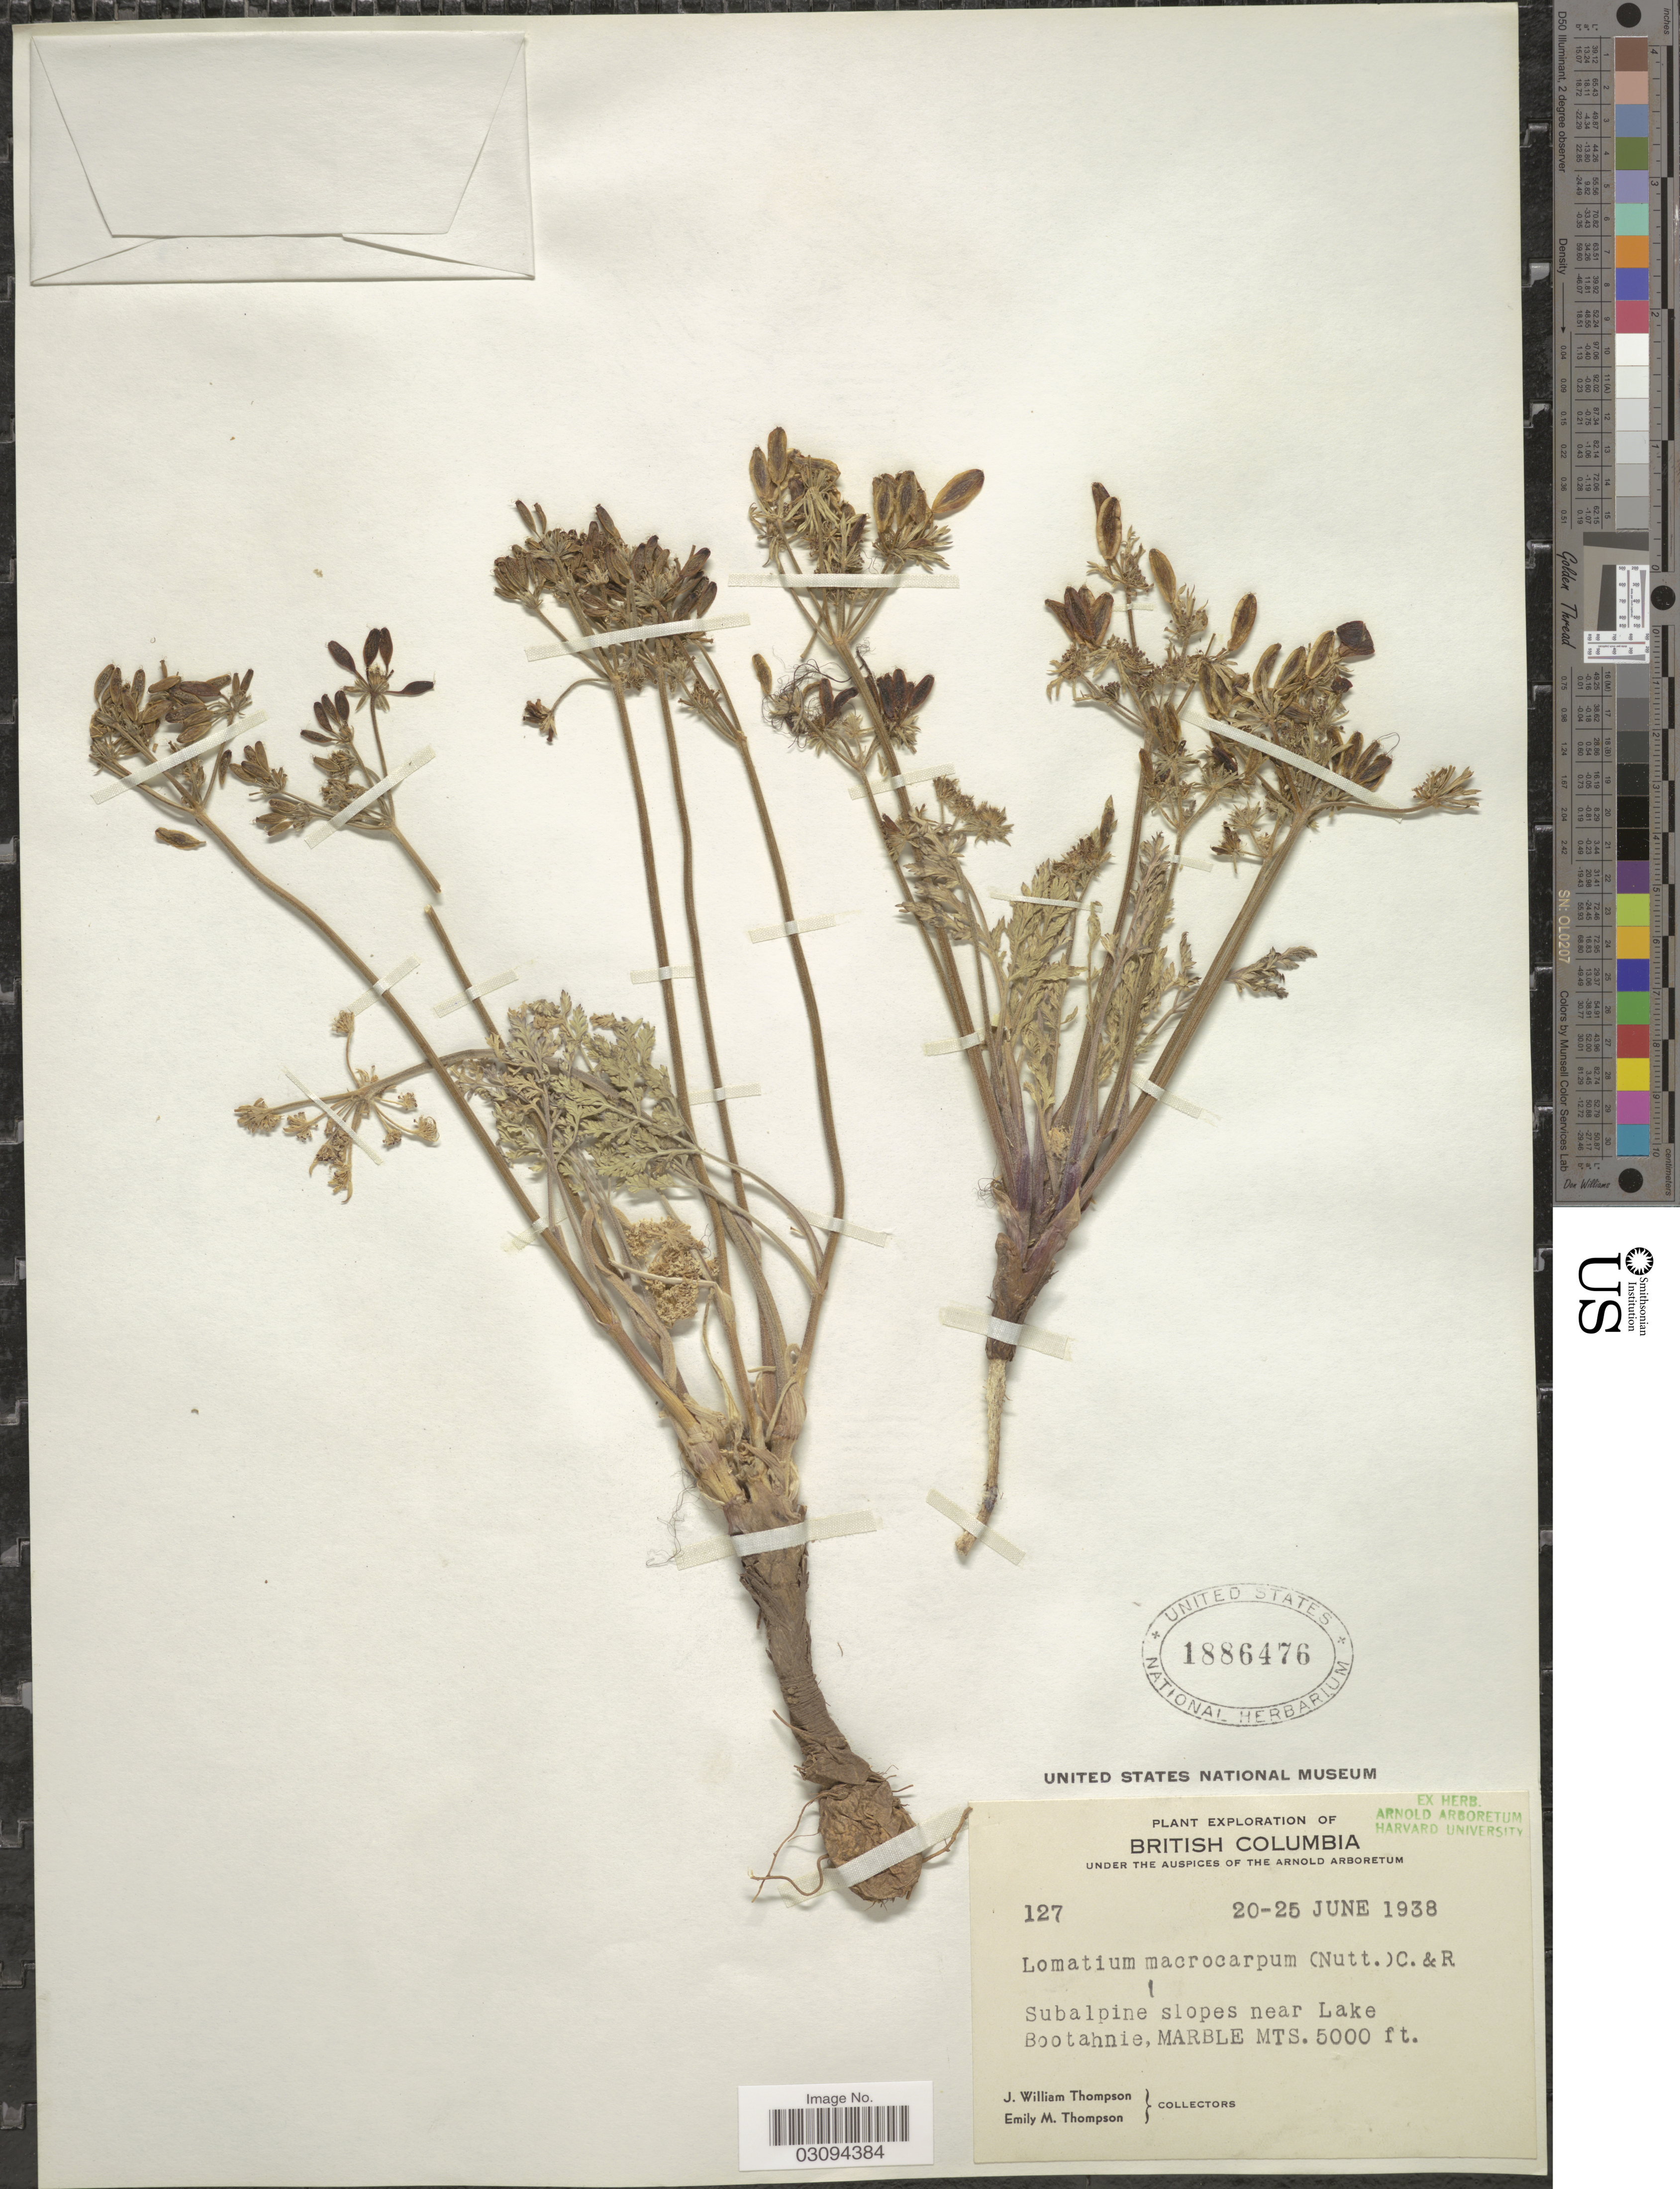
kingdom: Plantae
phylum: Tracheophyta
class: Magnoliopsida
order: Apiales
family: Apiaceae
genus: Lomatium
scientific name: Lomatium macrocarpum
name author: (Hook. et al.) J.M. Coult. & Rose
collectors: J. W. Thompson & E. M. Thompson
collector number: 127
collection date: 1938-06-20/1938-06-25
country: Canada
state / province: British Columbia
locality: Subalpine slopes near Lake Bootahnie, Marble Mts.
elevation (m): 1524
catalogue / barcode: US 1886476